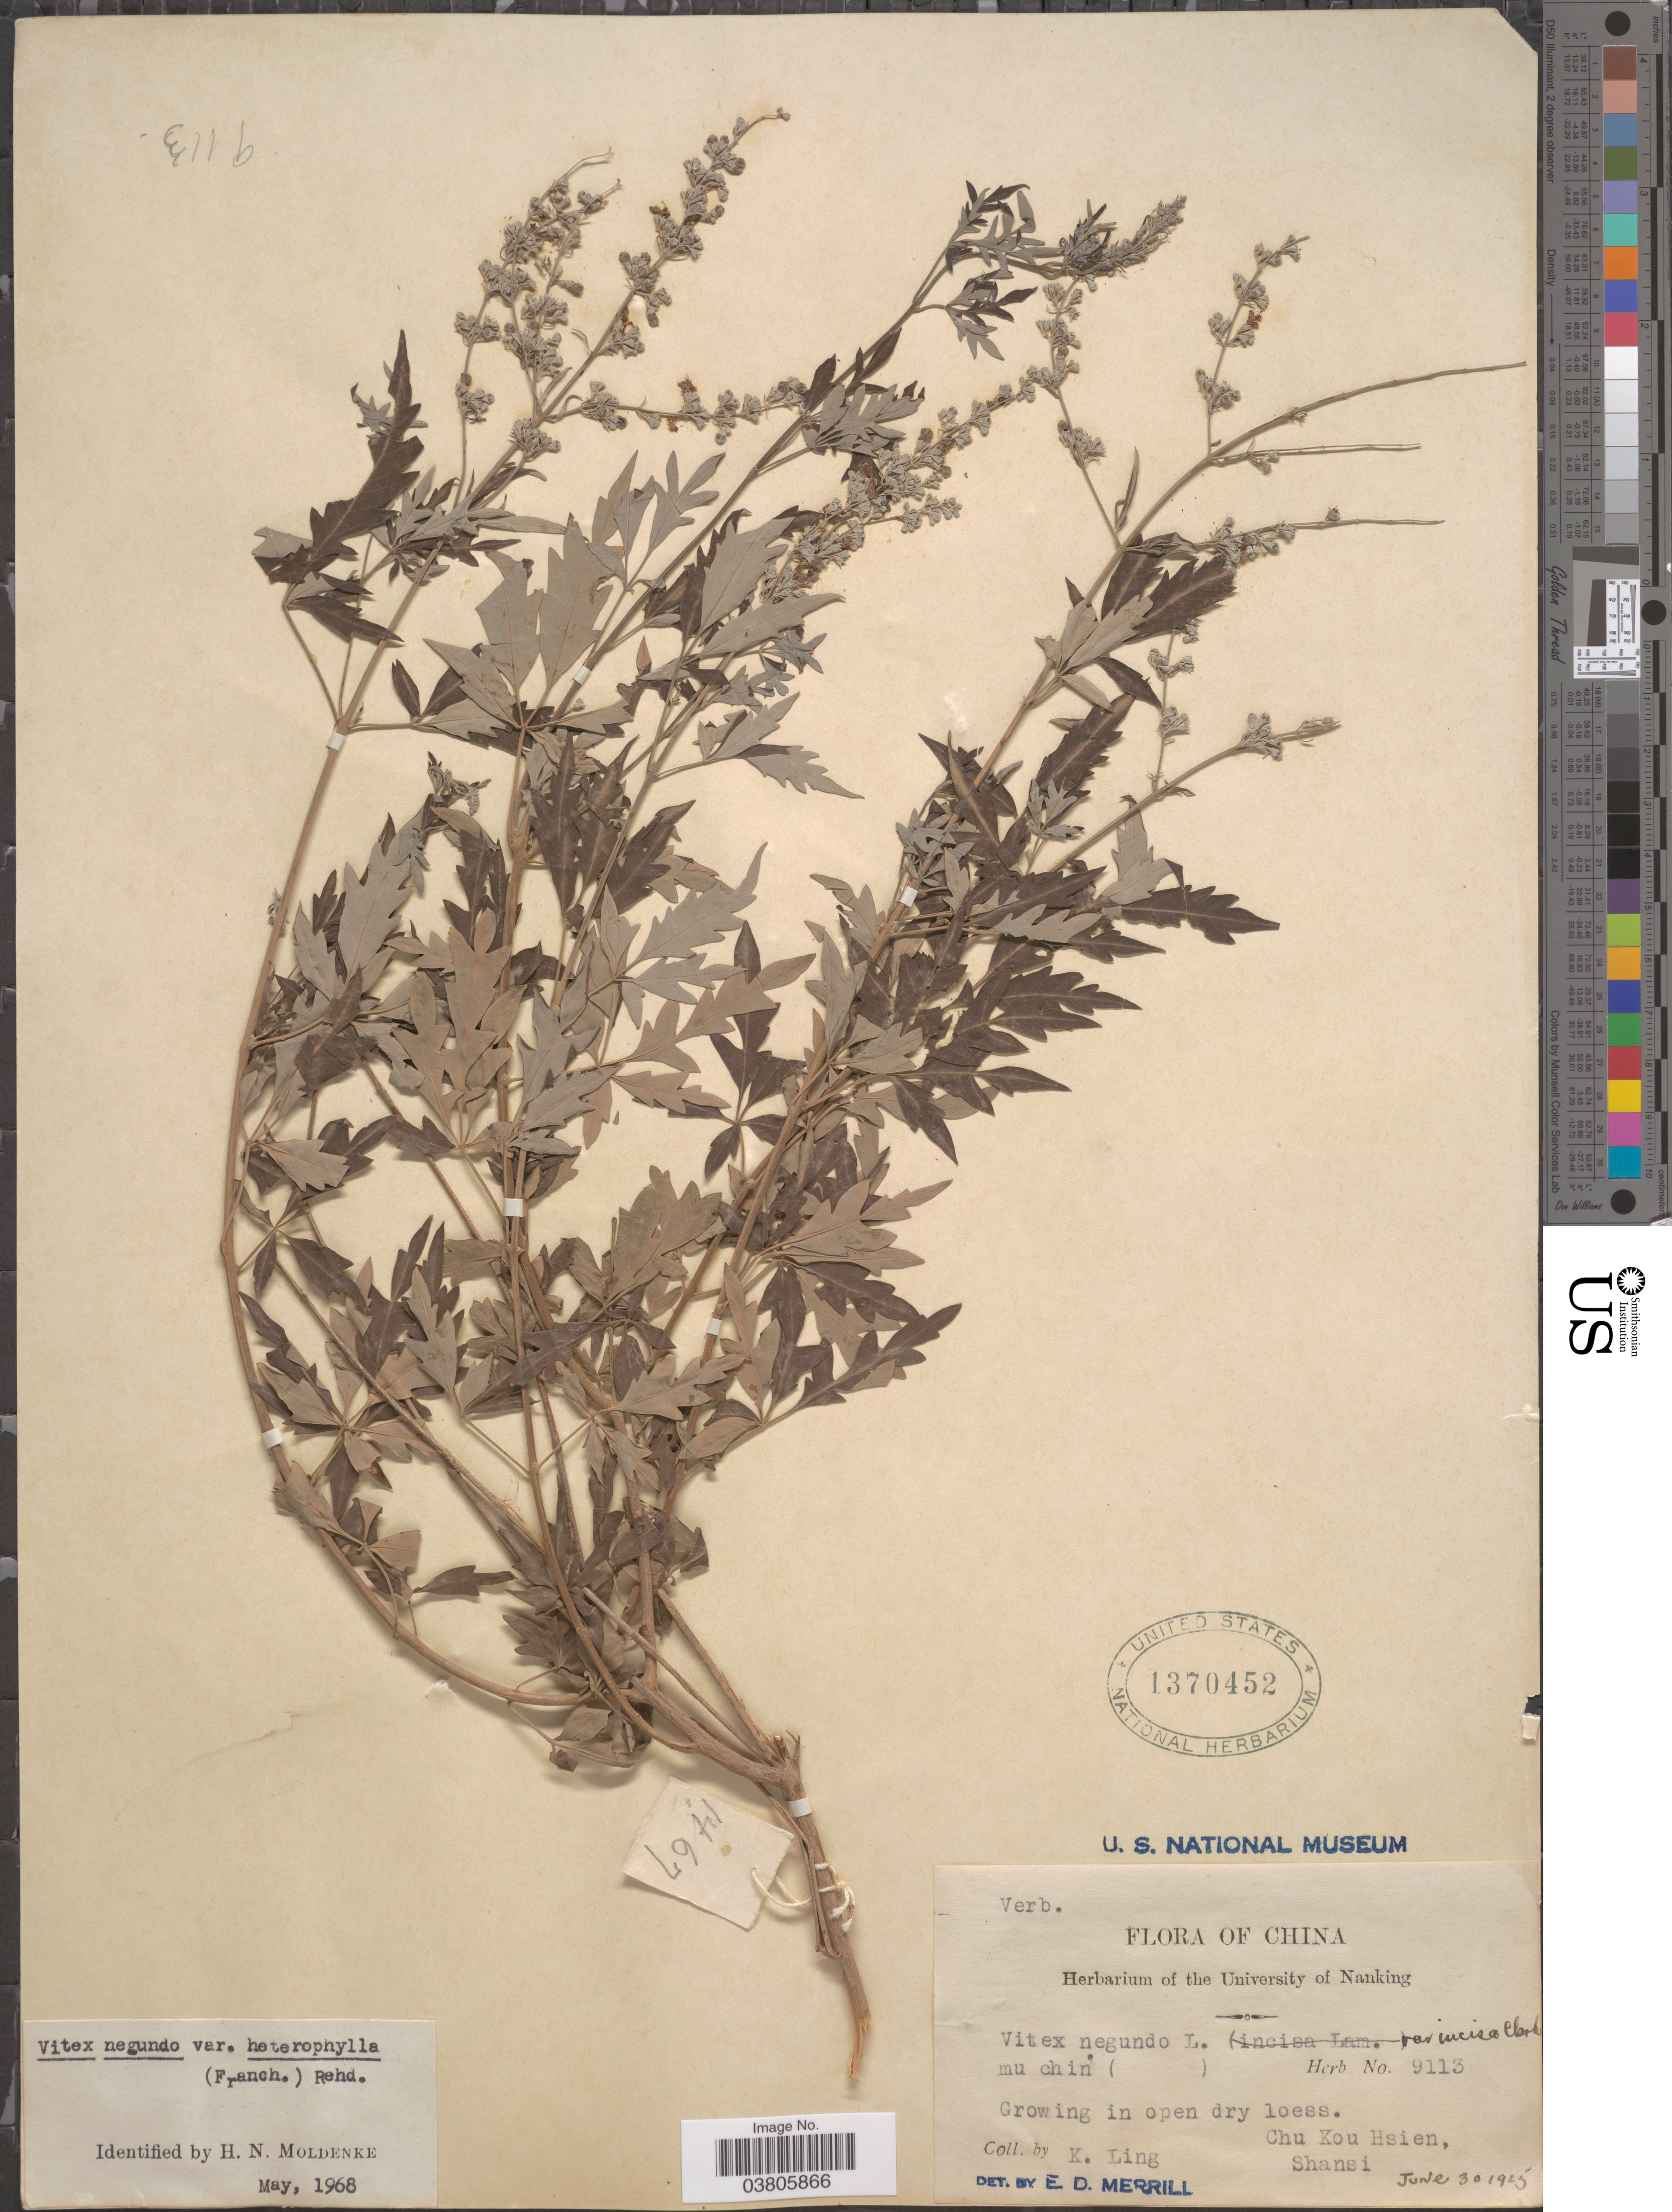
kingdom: Plantae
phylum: Tracheophyta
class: Magnoliopsida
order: Lamiales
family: Lamiaceae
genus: Vitex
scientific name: Vitex negundo var. heterophylla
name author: (Franch.) Rehder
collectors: K. Ling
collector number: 9113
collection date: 1925-06-30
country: China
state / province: Shanxi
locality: Chu Kou Hsien, Shansi.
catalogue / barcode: US 1370452